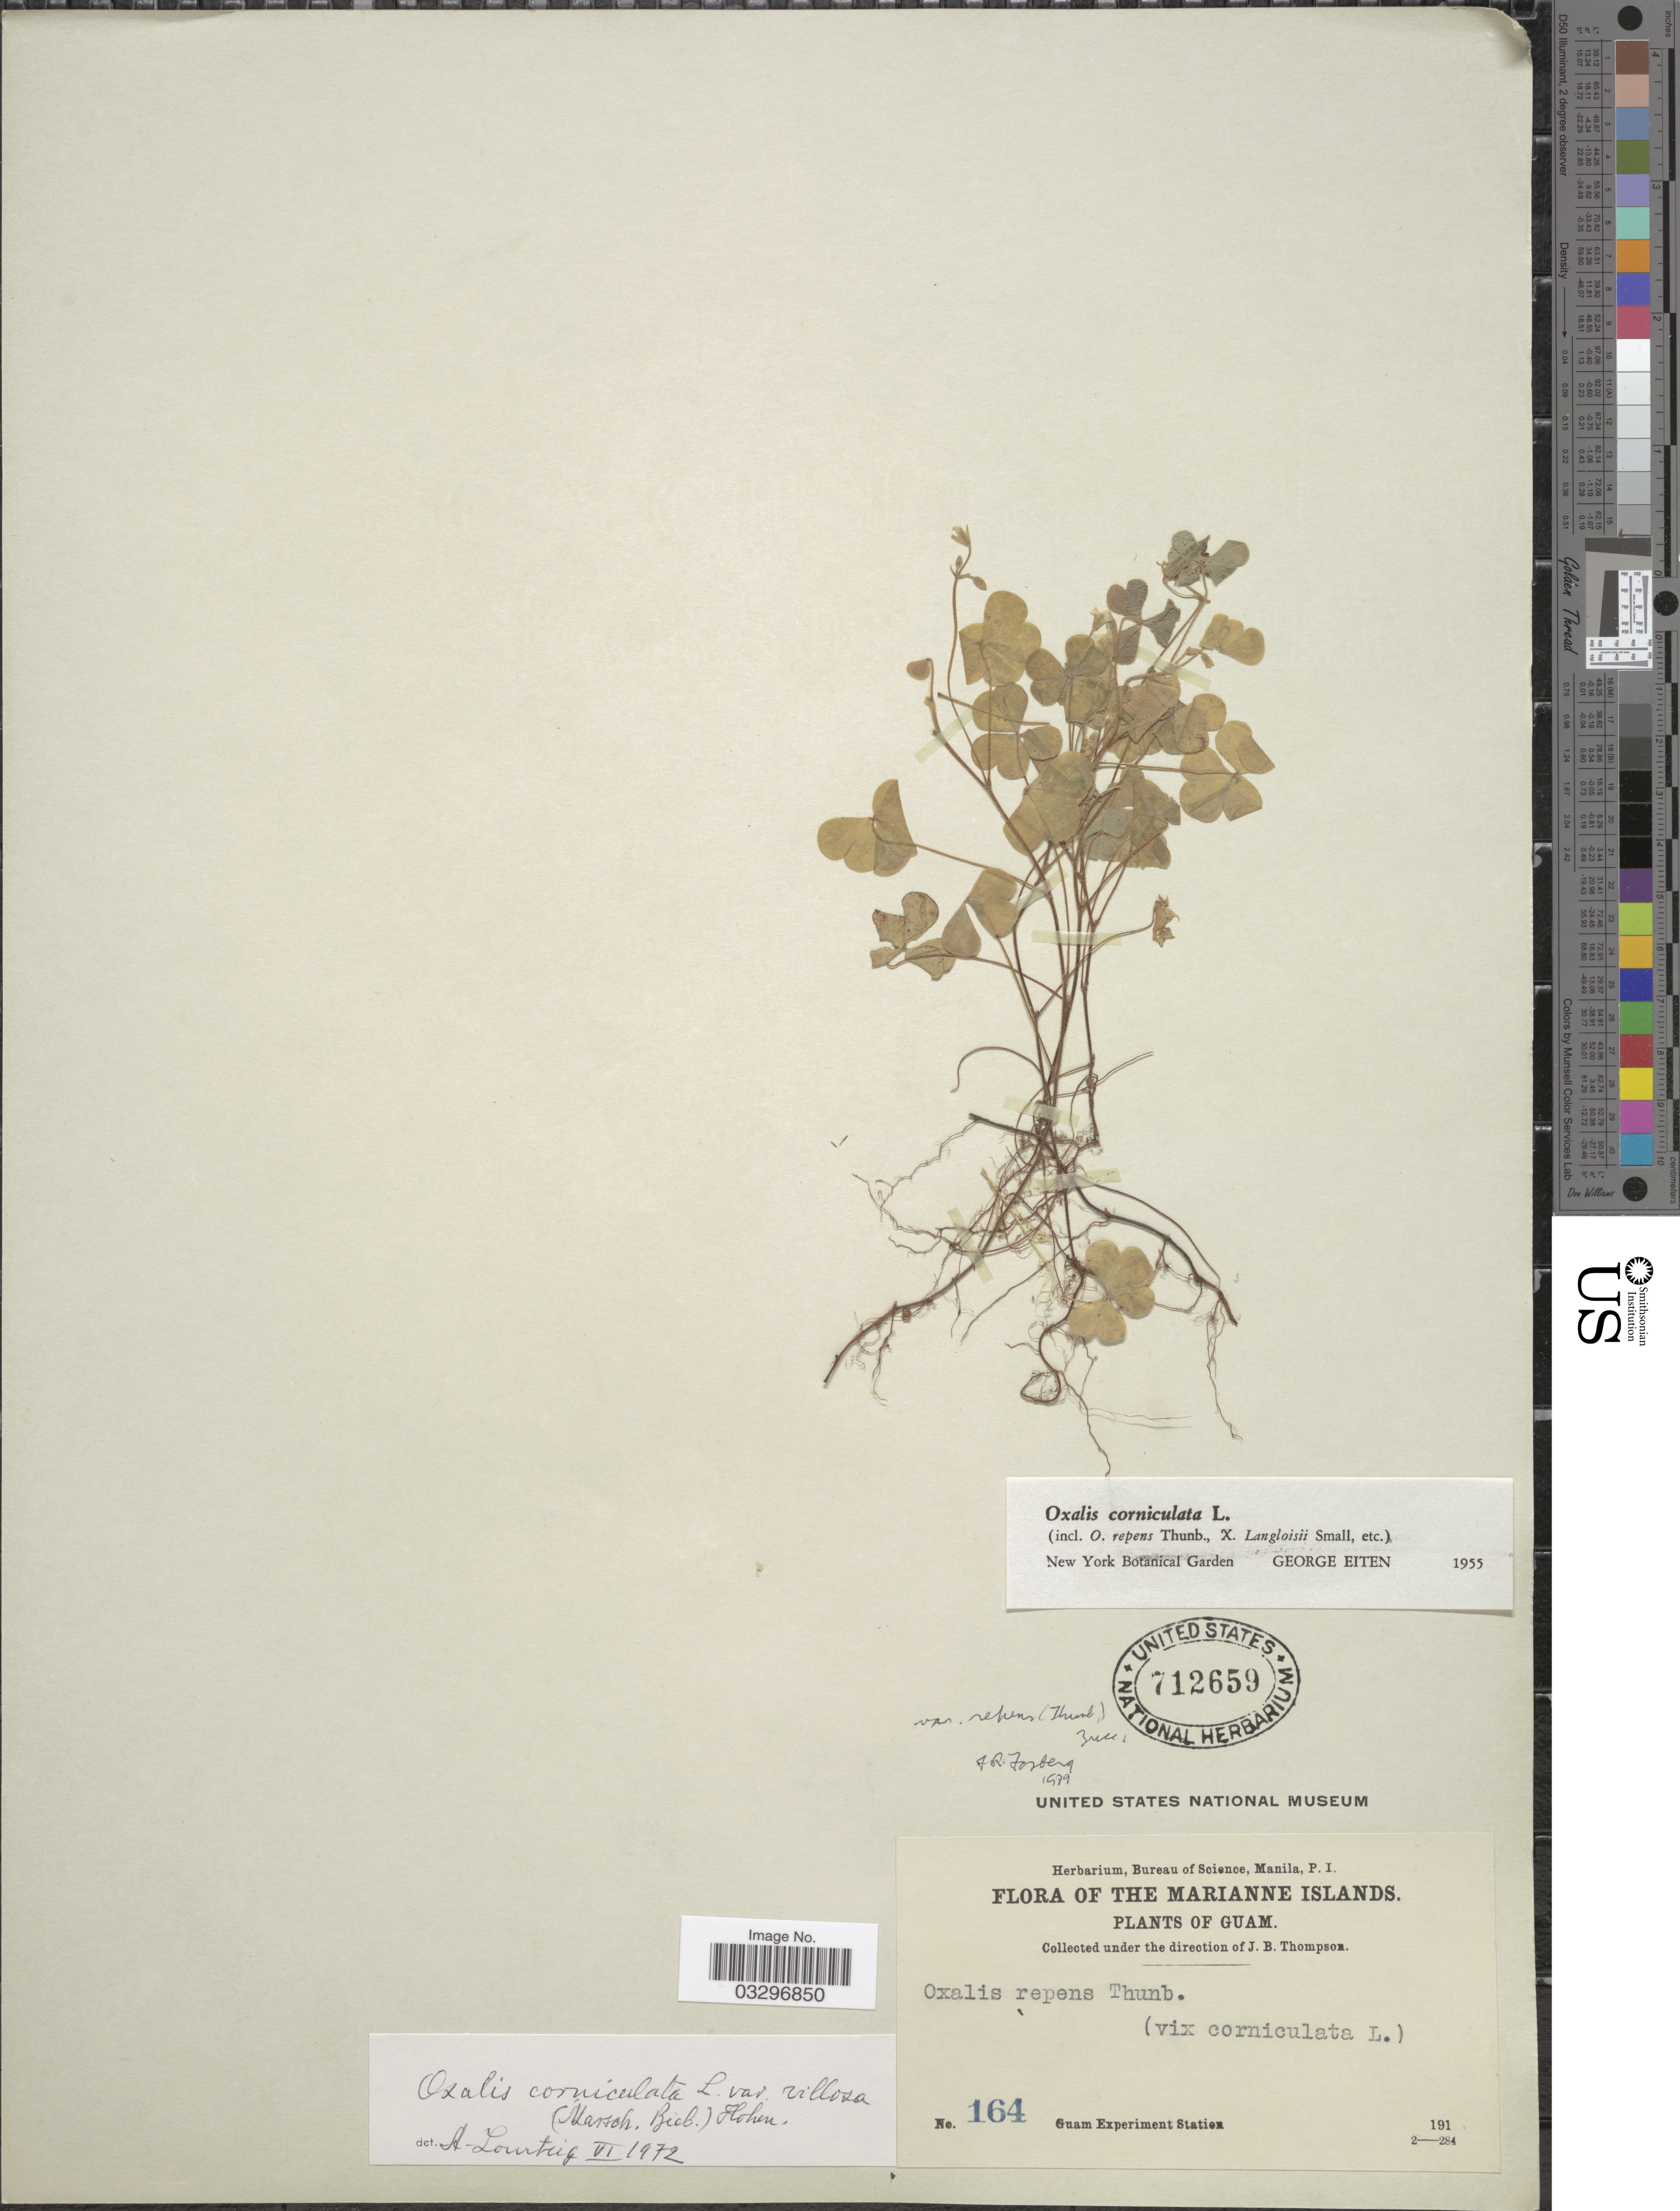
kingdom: Plantae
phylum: Tracheophyta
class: Magnoliopsida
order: Oxalidales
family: Oxalidaceae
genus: Oxalis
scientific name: Oxalis corniculata var. villosa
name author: (M. Bieb.) Hohen.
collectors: J. B. Thompson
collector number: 164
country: Guam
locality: The Marianne Islands. Guam Experiment Station.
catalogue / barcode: US 712659